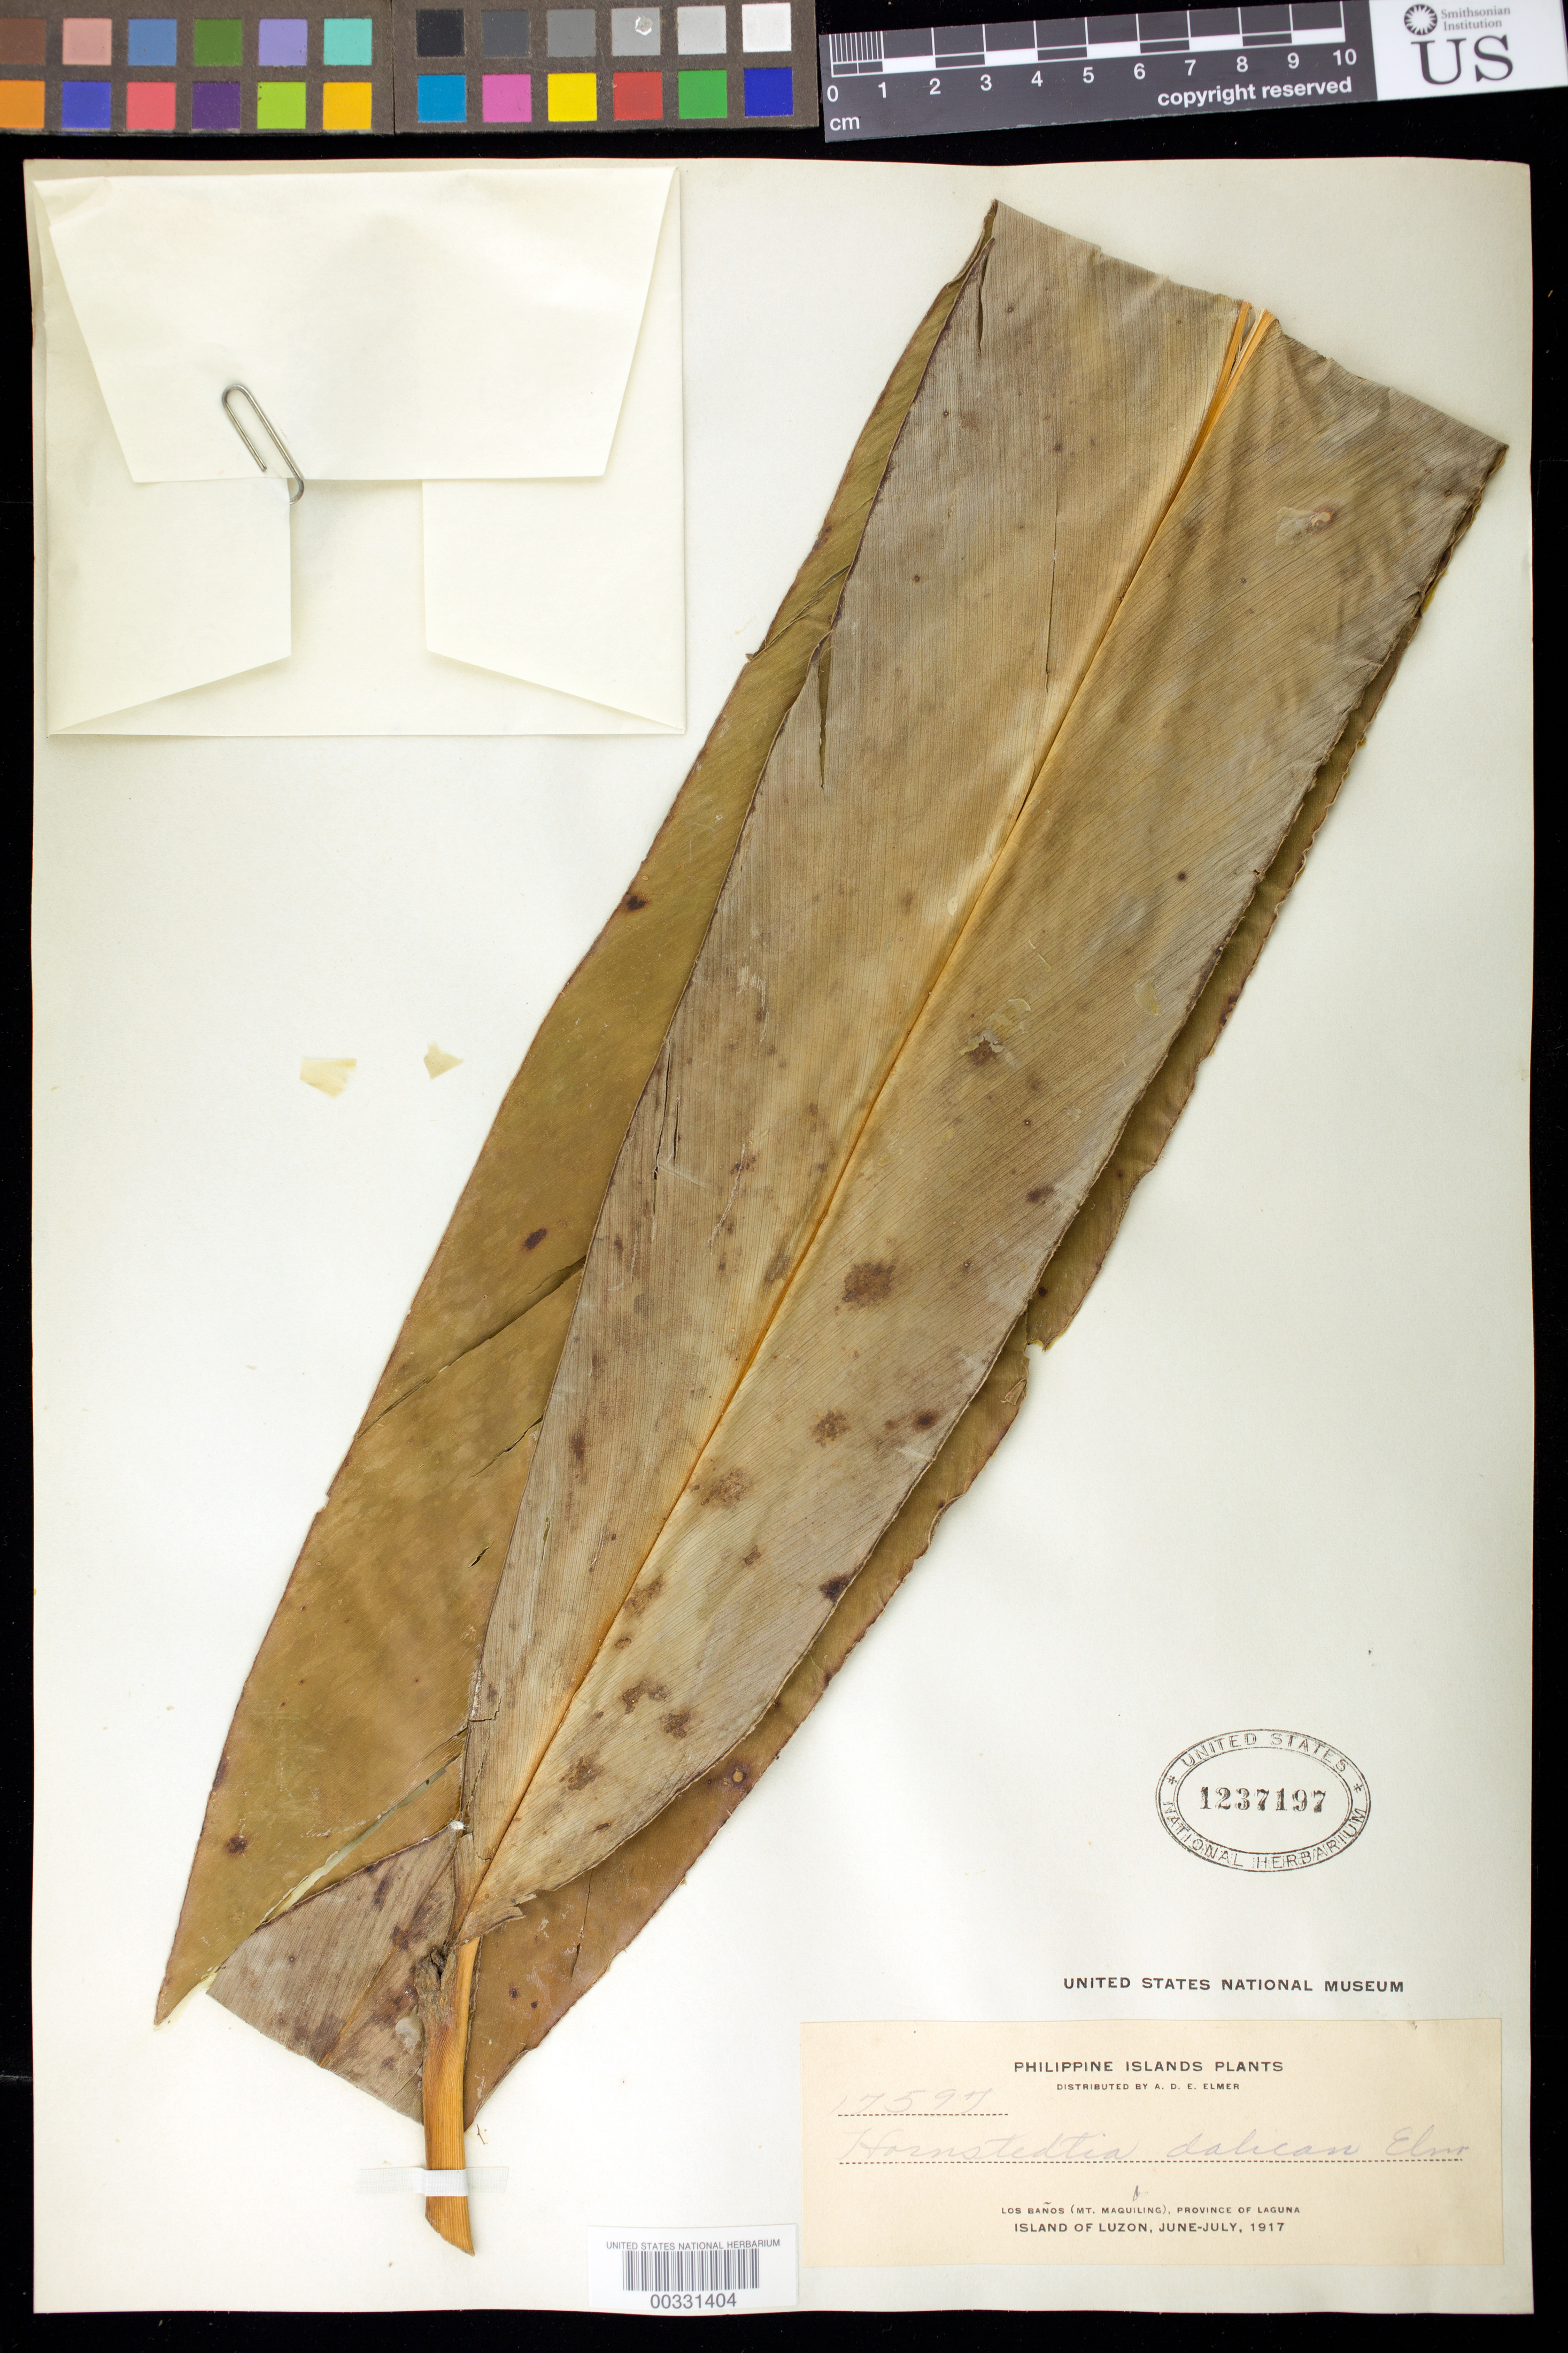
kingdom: Plantae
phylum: Tracheophyta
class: Liliopsida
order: Zingiberales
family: Zingiberaceae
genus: Etlingera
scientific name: Etlingera dalican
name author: (Elmer) A.D. Poulsen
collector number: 17597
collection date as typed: Jun 1917 to -- Jul 1917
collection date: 1917-06/1917-07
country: Philippines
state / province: Calabarzon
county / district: Laguna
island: Luzon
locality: Los banos (mt maquiling)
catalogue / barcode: US 1237197